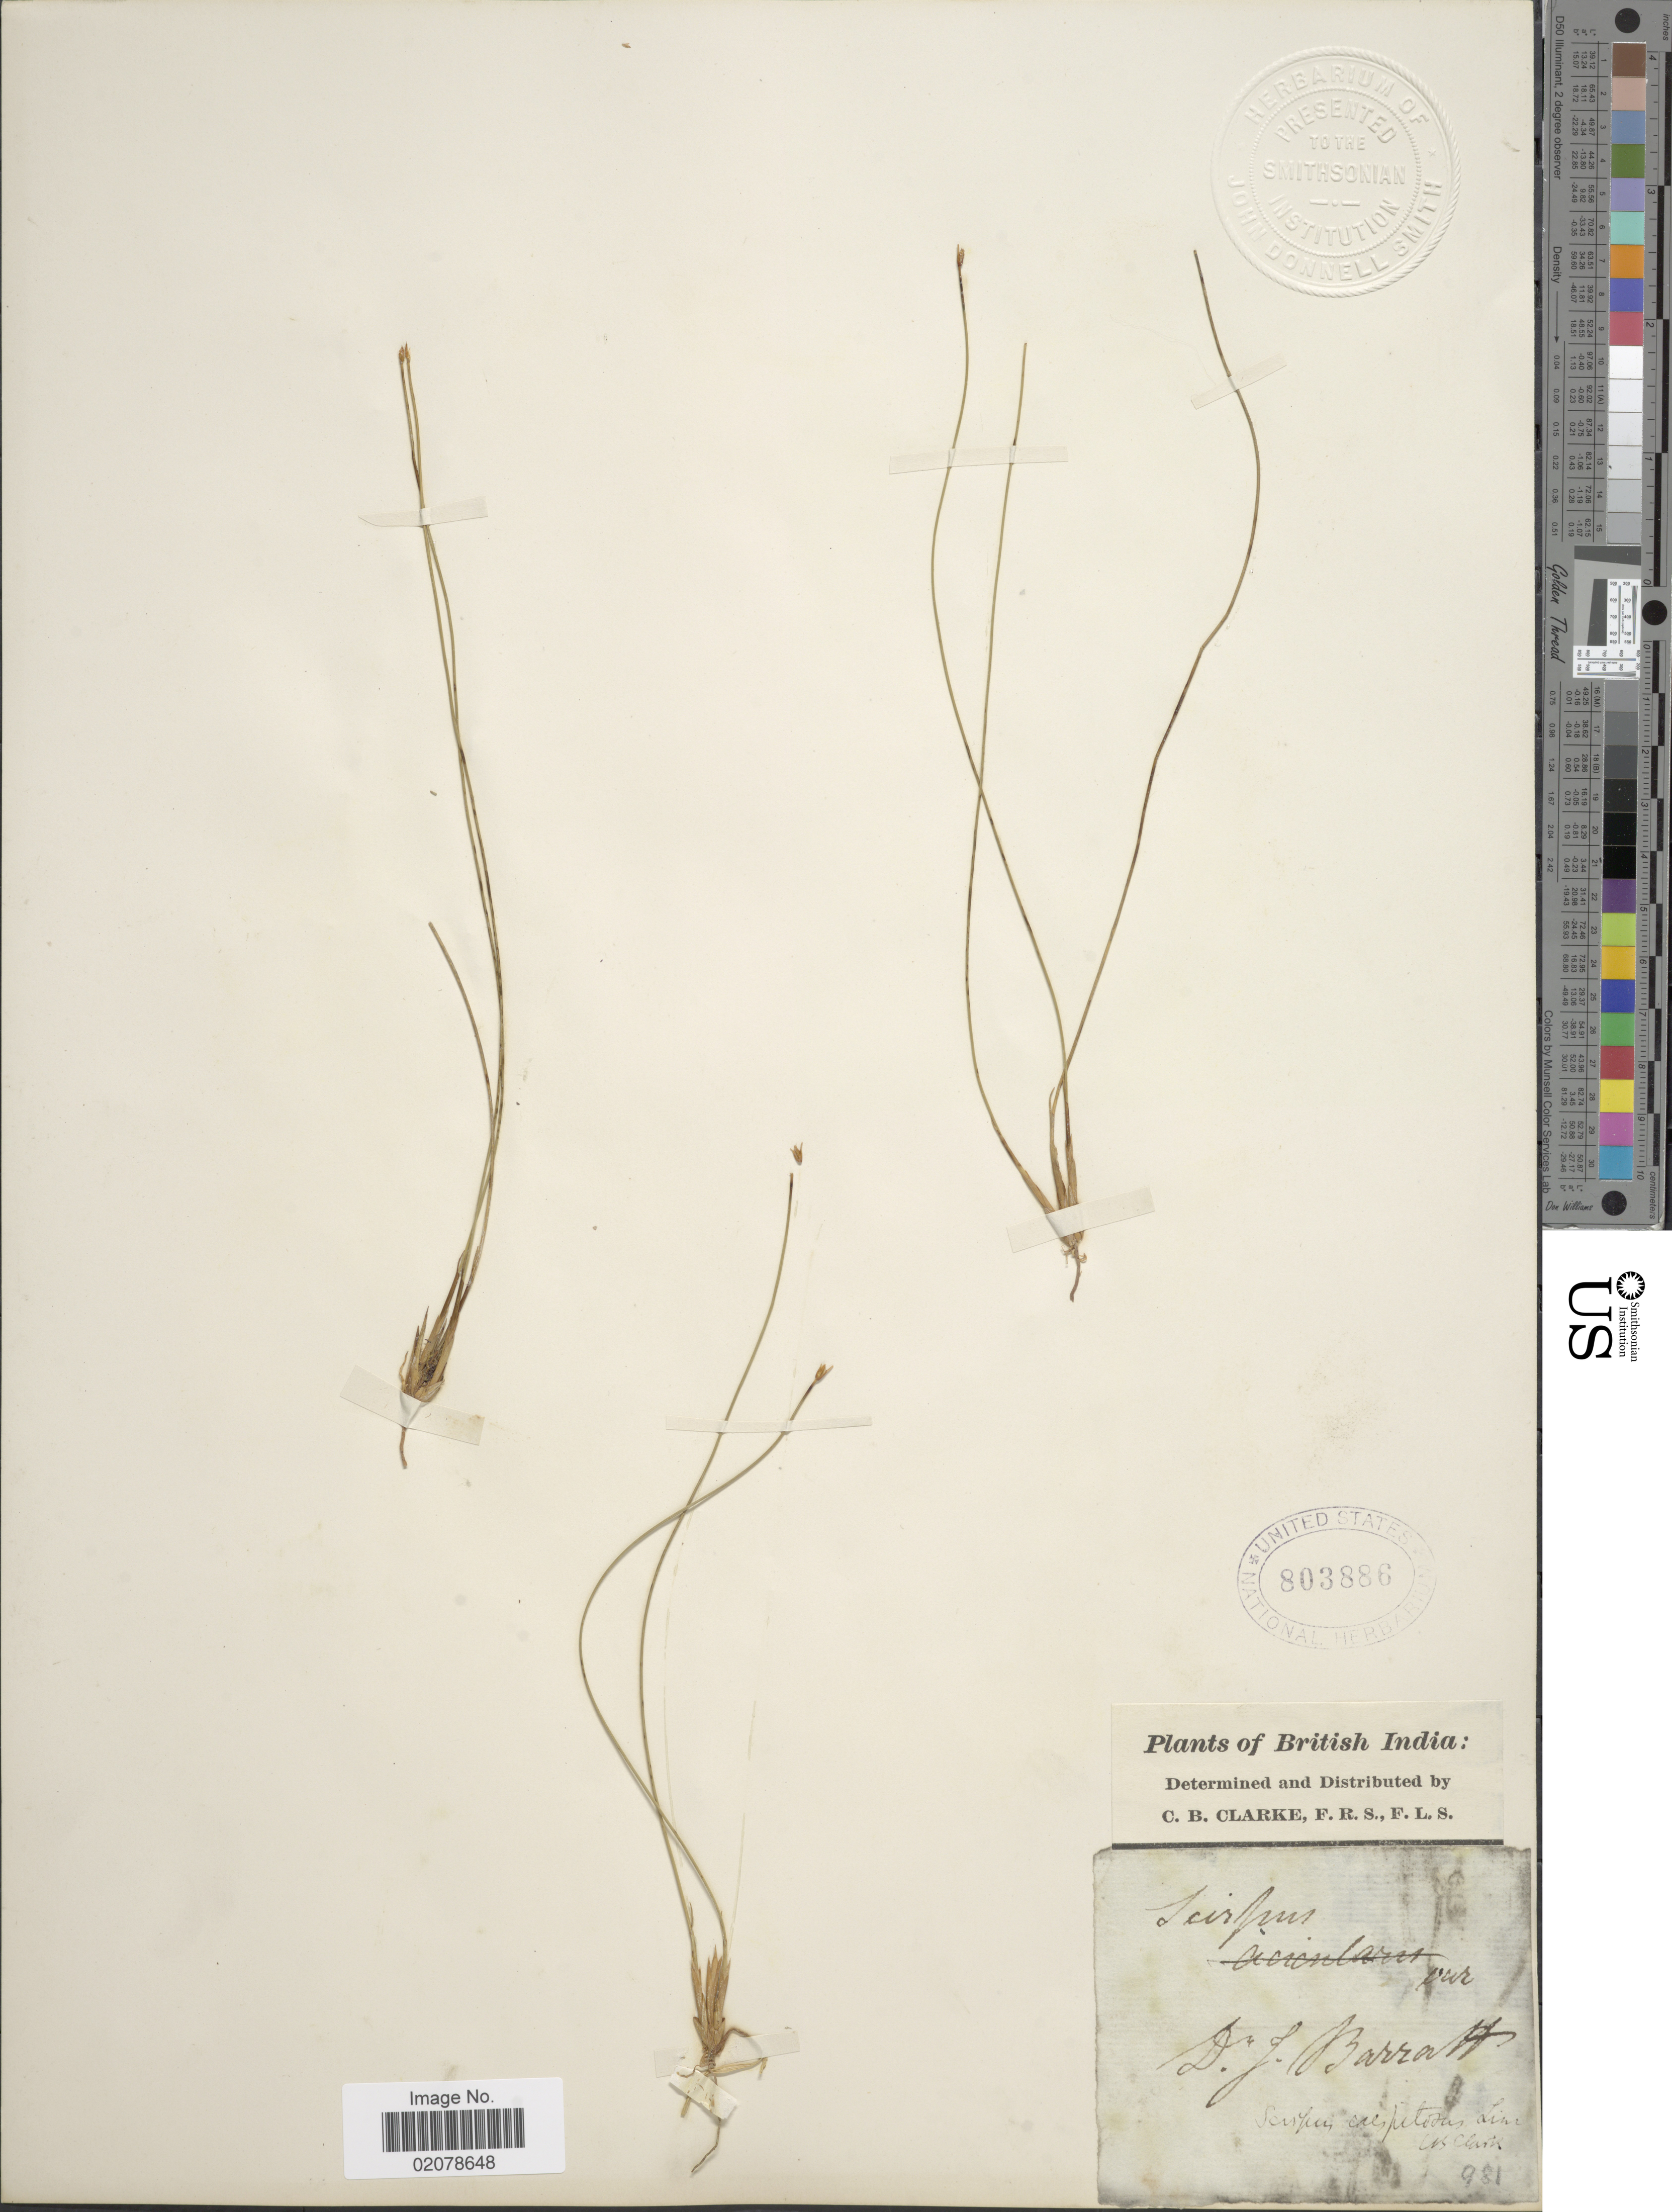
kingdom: Plantae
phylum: Tracheophyta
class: Liliopsida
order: Poales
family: Cyperaceae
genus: Trichophorum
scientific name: Trichophorum cespitosum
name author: (L.) Hartm.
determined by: Strong, Mark T., (BOT), Smithsonian Institution - National Museum of Natural History (UNITED STATES)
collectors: J. Barratt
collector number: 981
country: India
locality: British India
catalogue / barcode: US 803886